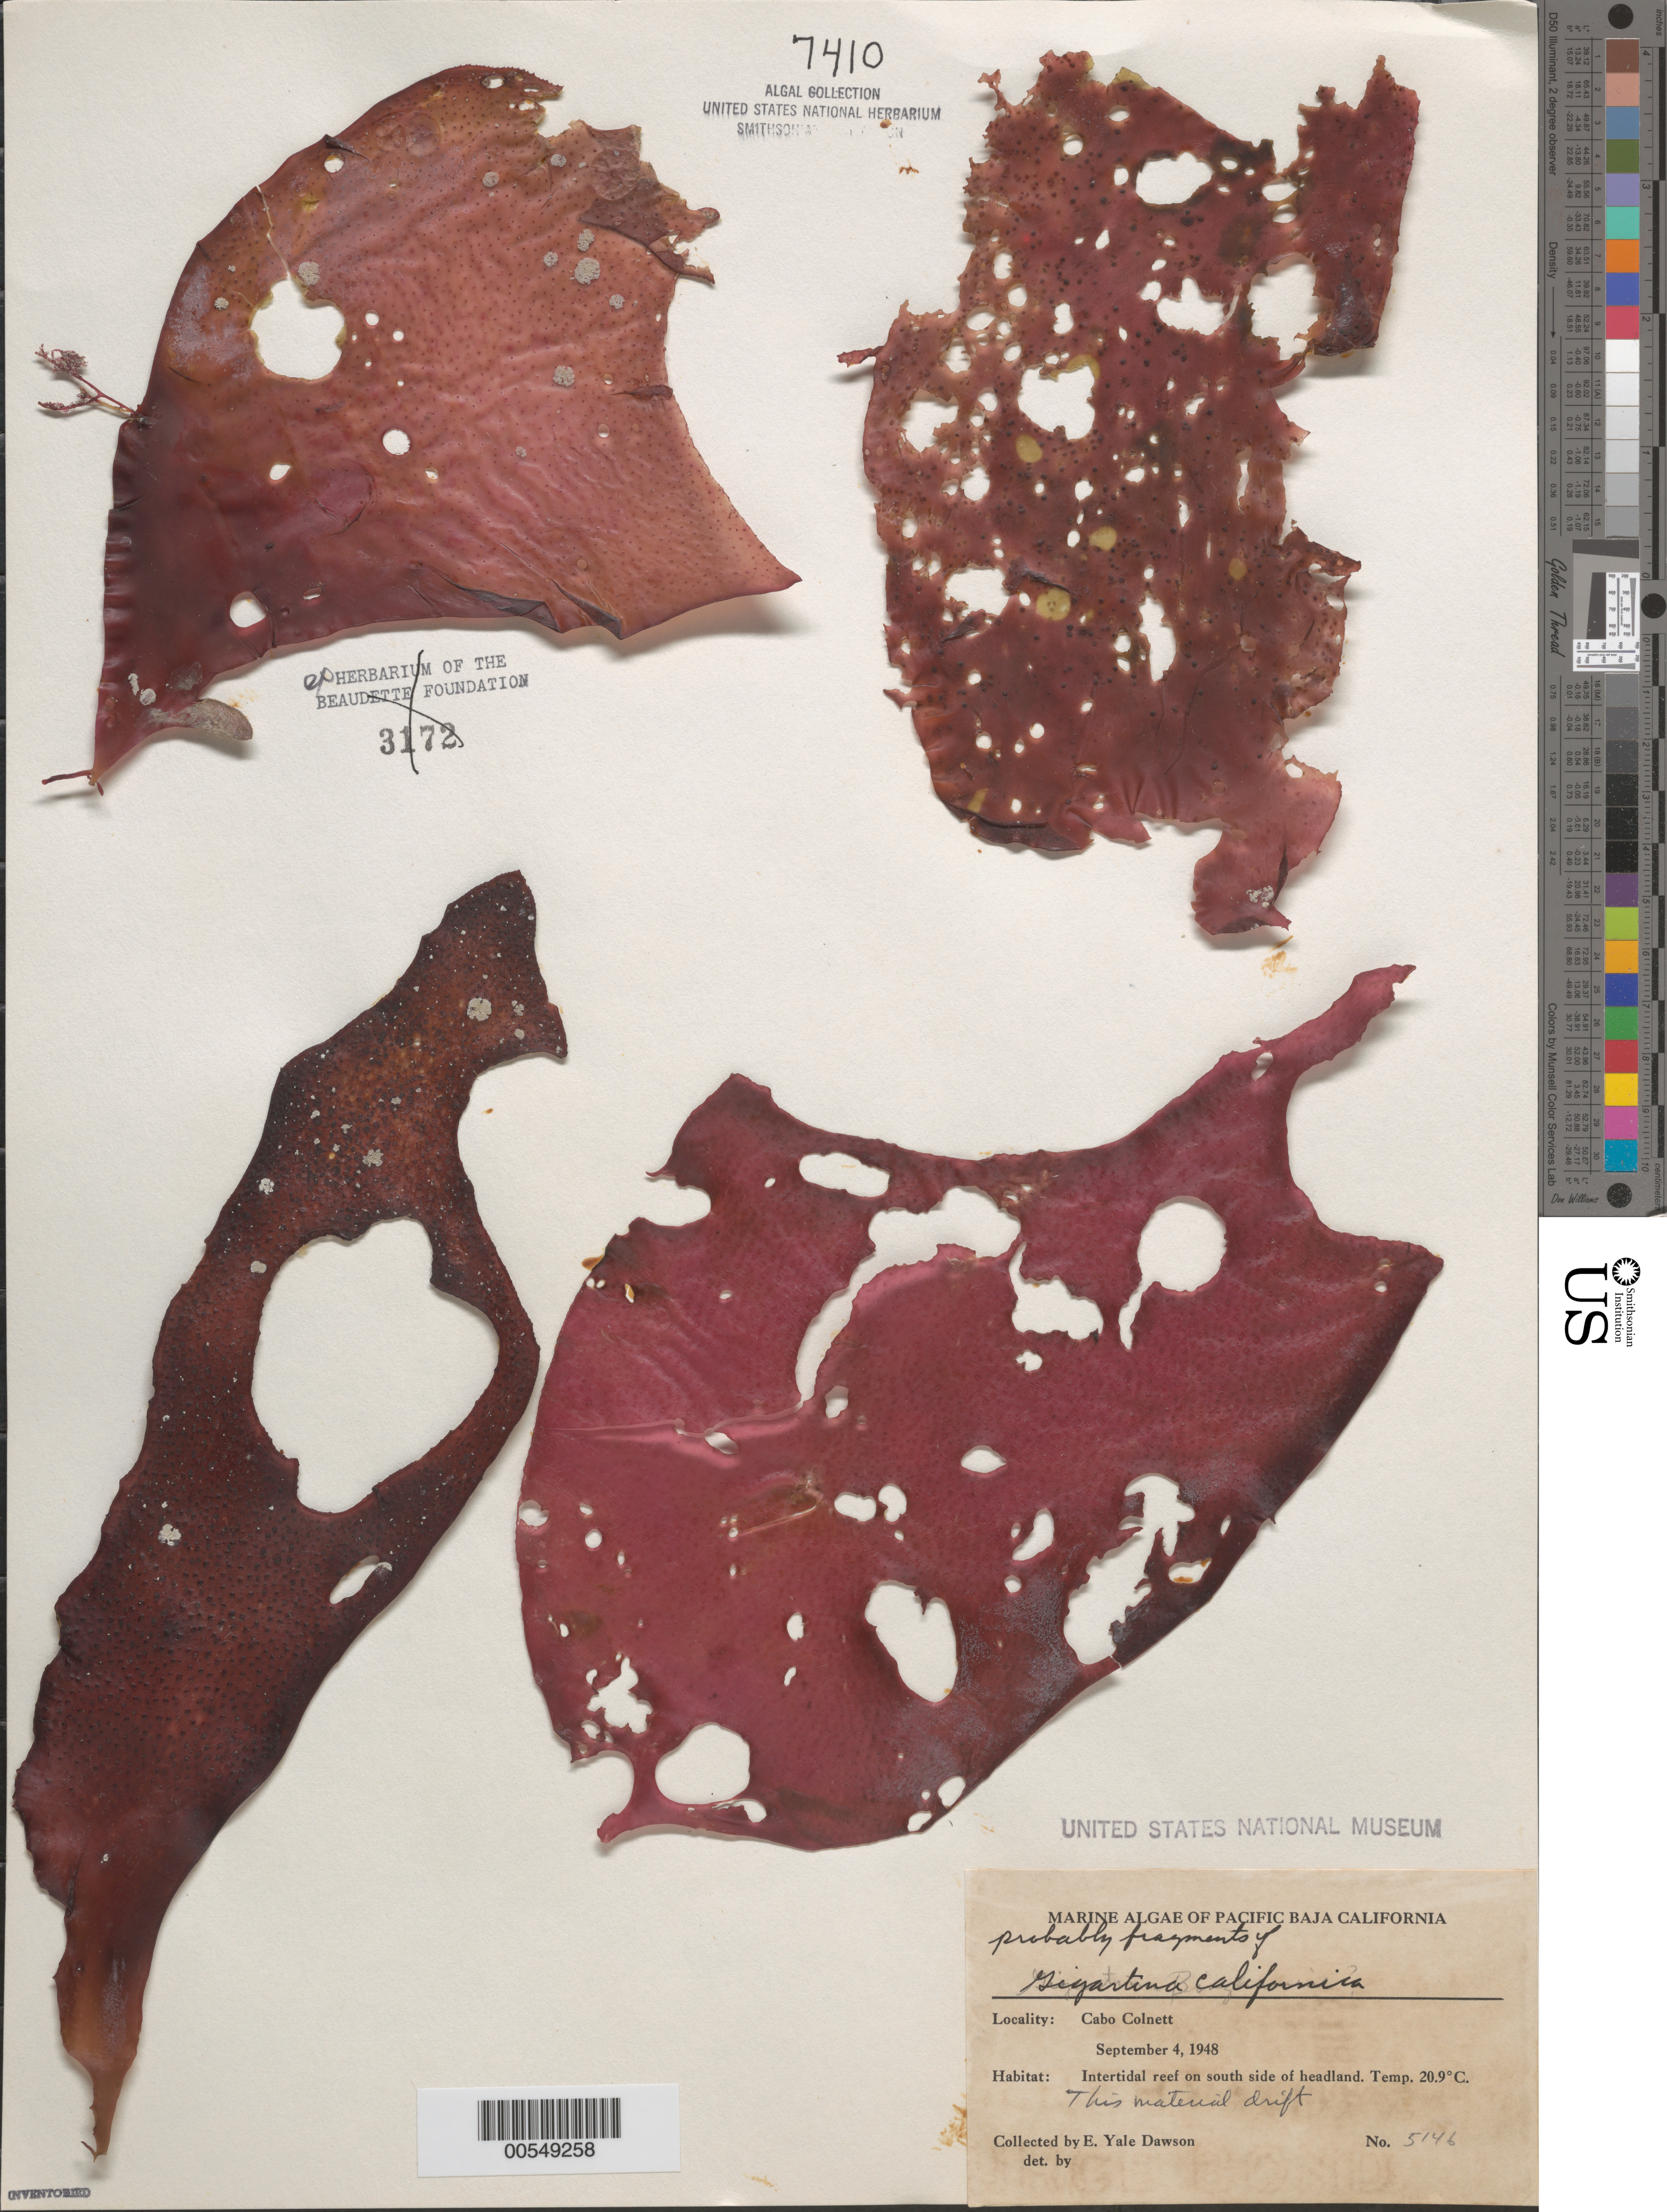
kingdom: Plantae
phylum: Rhodophyta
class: Florideophyceae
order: Gigartinales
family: Gigartinaceae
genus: Chondracanthus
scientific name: Chondracanthus corymbiferus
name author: (Kütz.) Guiry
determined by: Algae name updating Project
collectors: E. Y. Dawson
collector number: EYD 5146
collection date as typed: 04 Sep 1948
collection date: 1948-09-04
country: Mexico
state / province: Baja California Norte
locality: Cabo Colnett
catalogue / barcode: US 7410